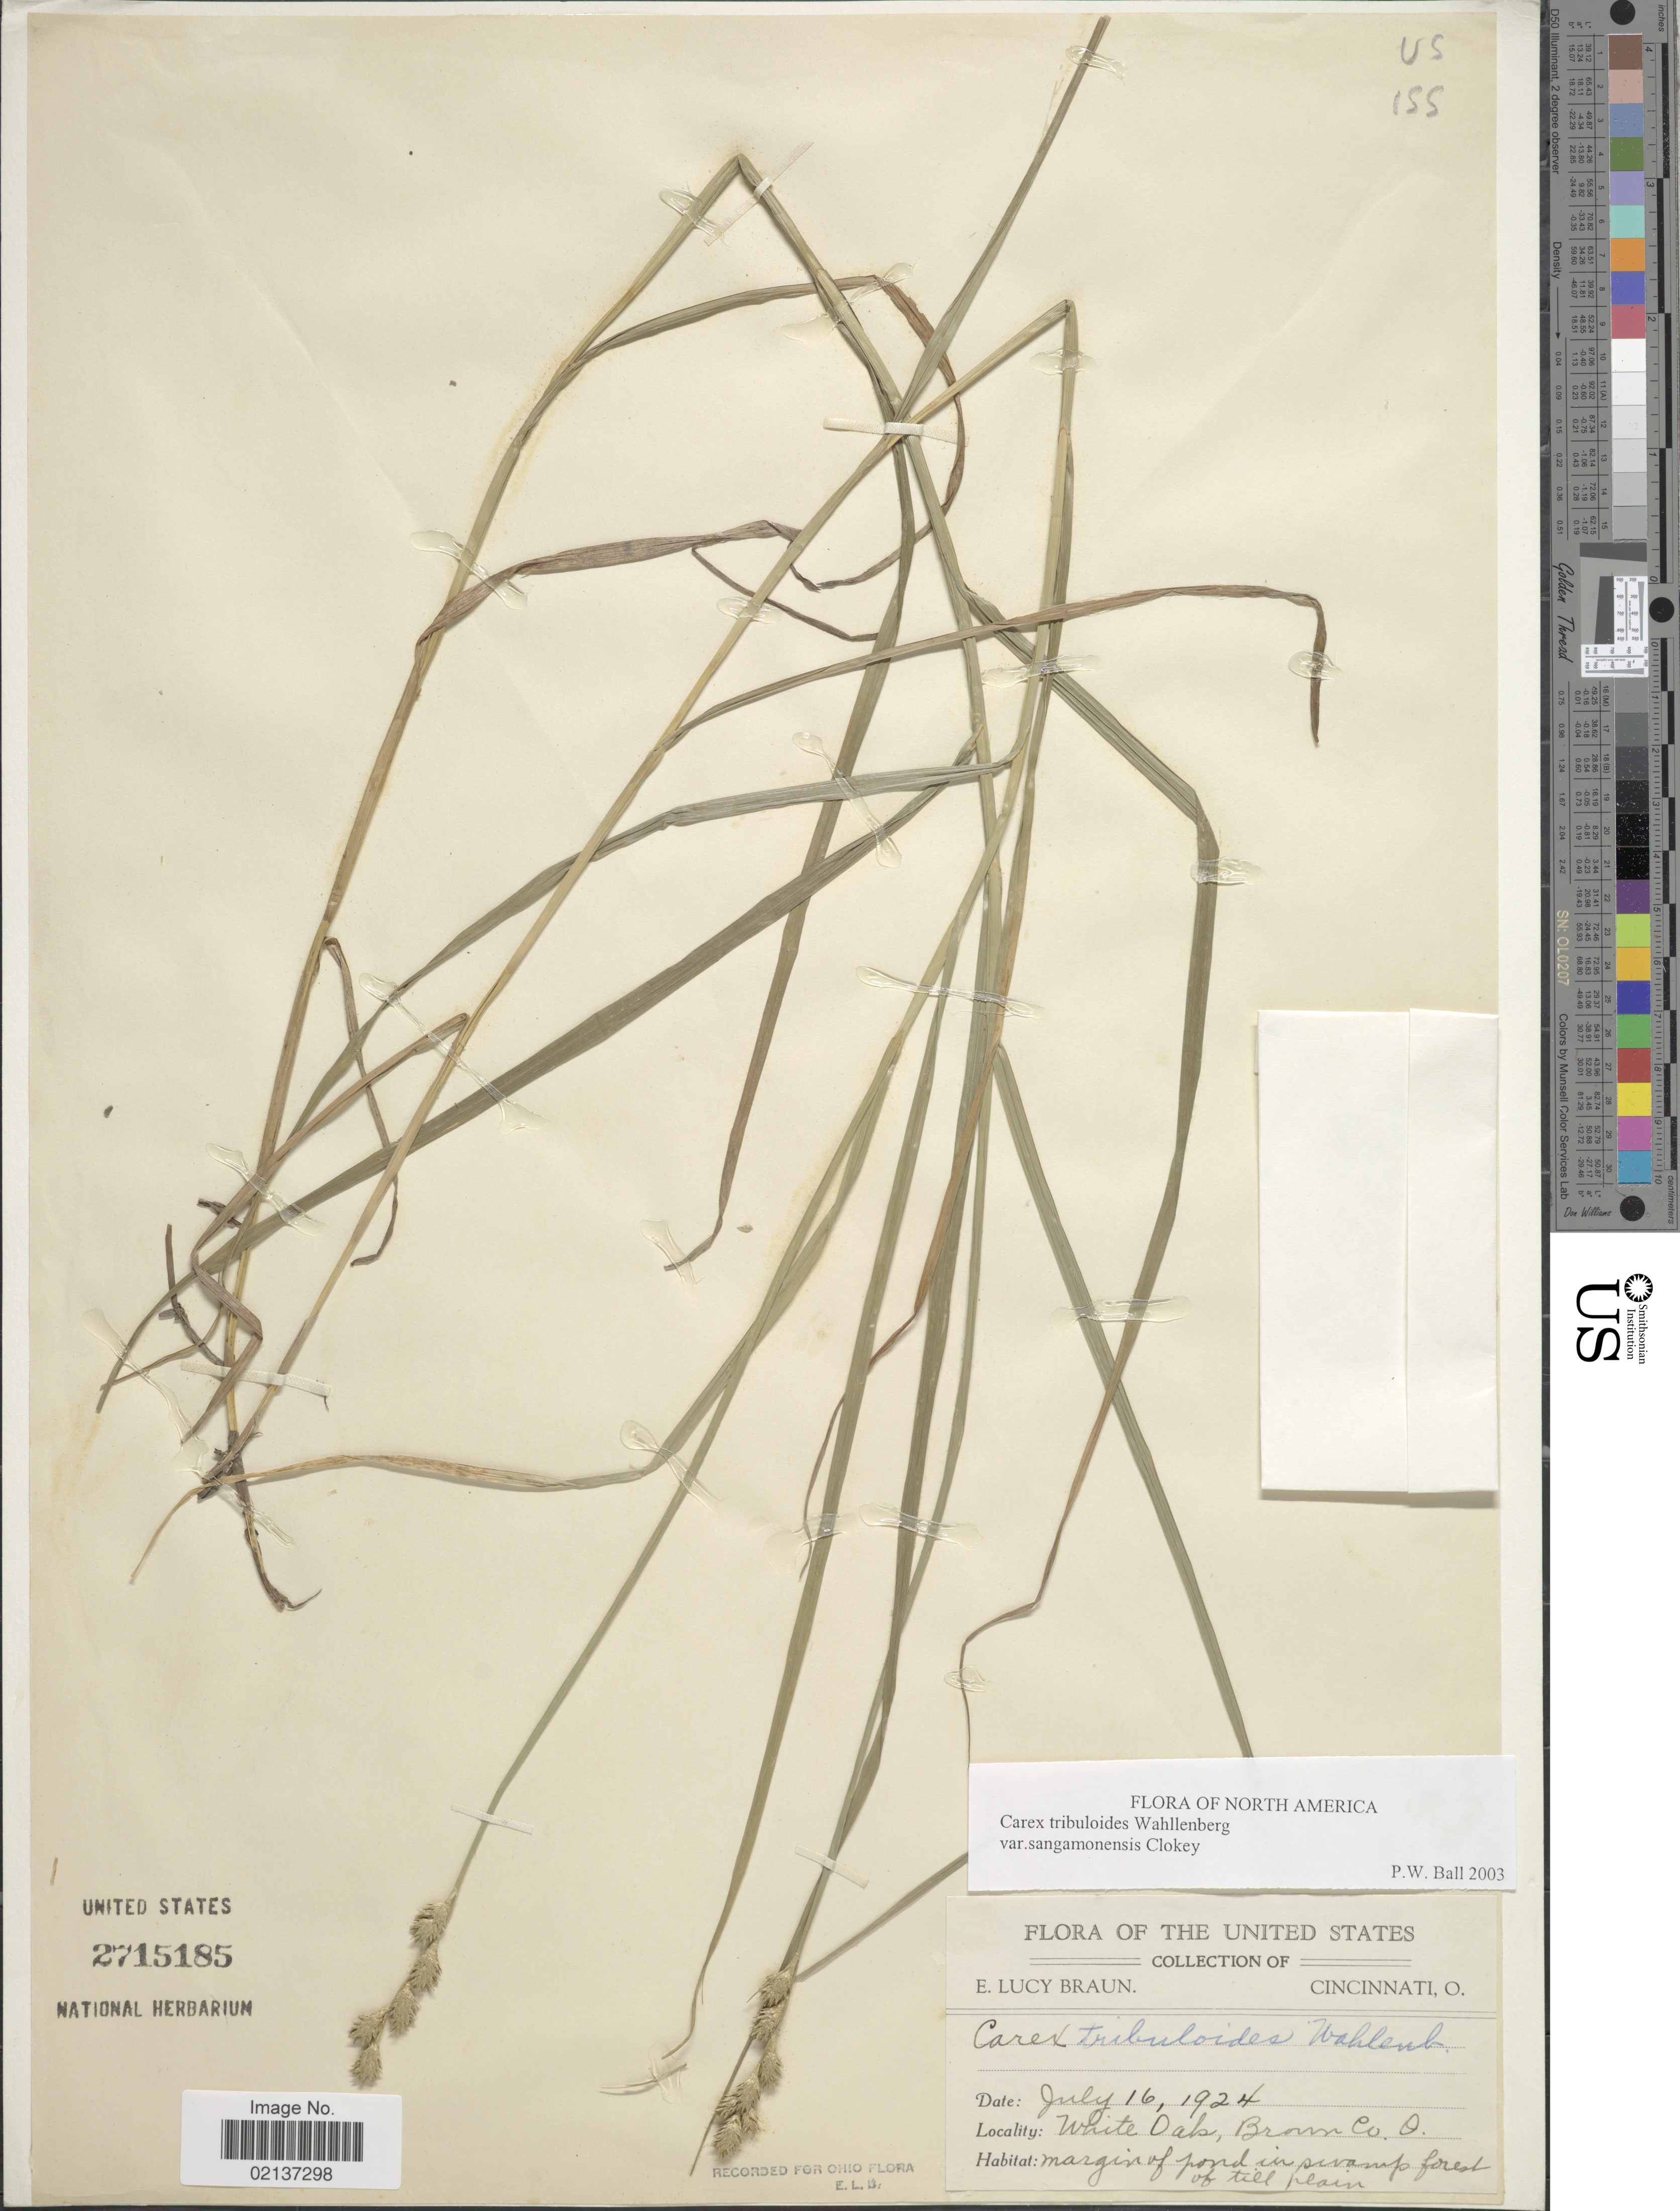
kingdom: Plantae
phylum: Tracheophyta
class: Liliopsida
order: Poales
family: Cyperaceae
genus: Carex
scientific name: Carex tribuloides var. sangamonensis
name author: Clokey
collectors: E. L. Braun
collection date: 1924-07-16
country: United States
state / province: Ohio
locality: White Oak, Bronn Co., margin of pond in swamp forest of till plain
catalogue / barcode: US 2715185